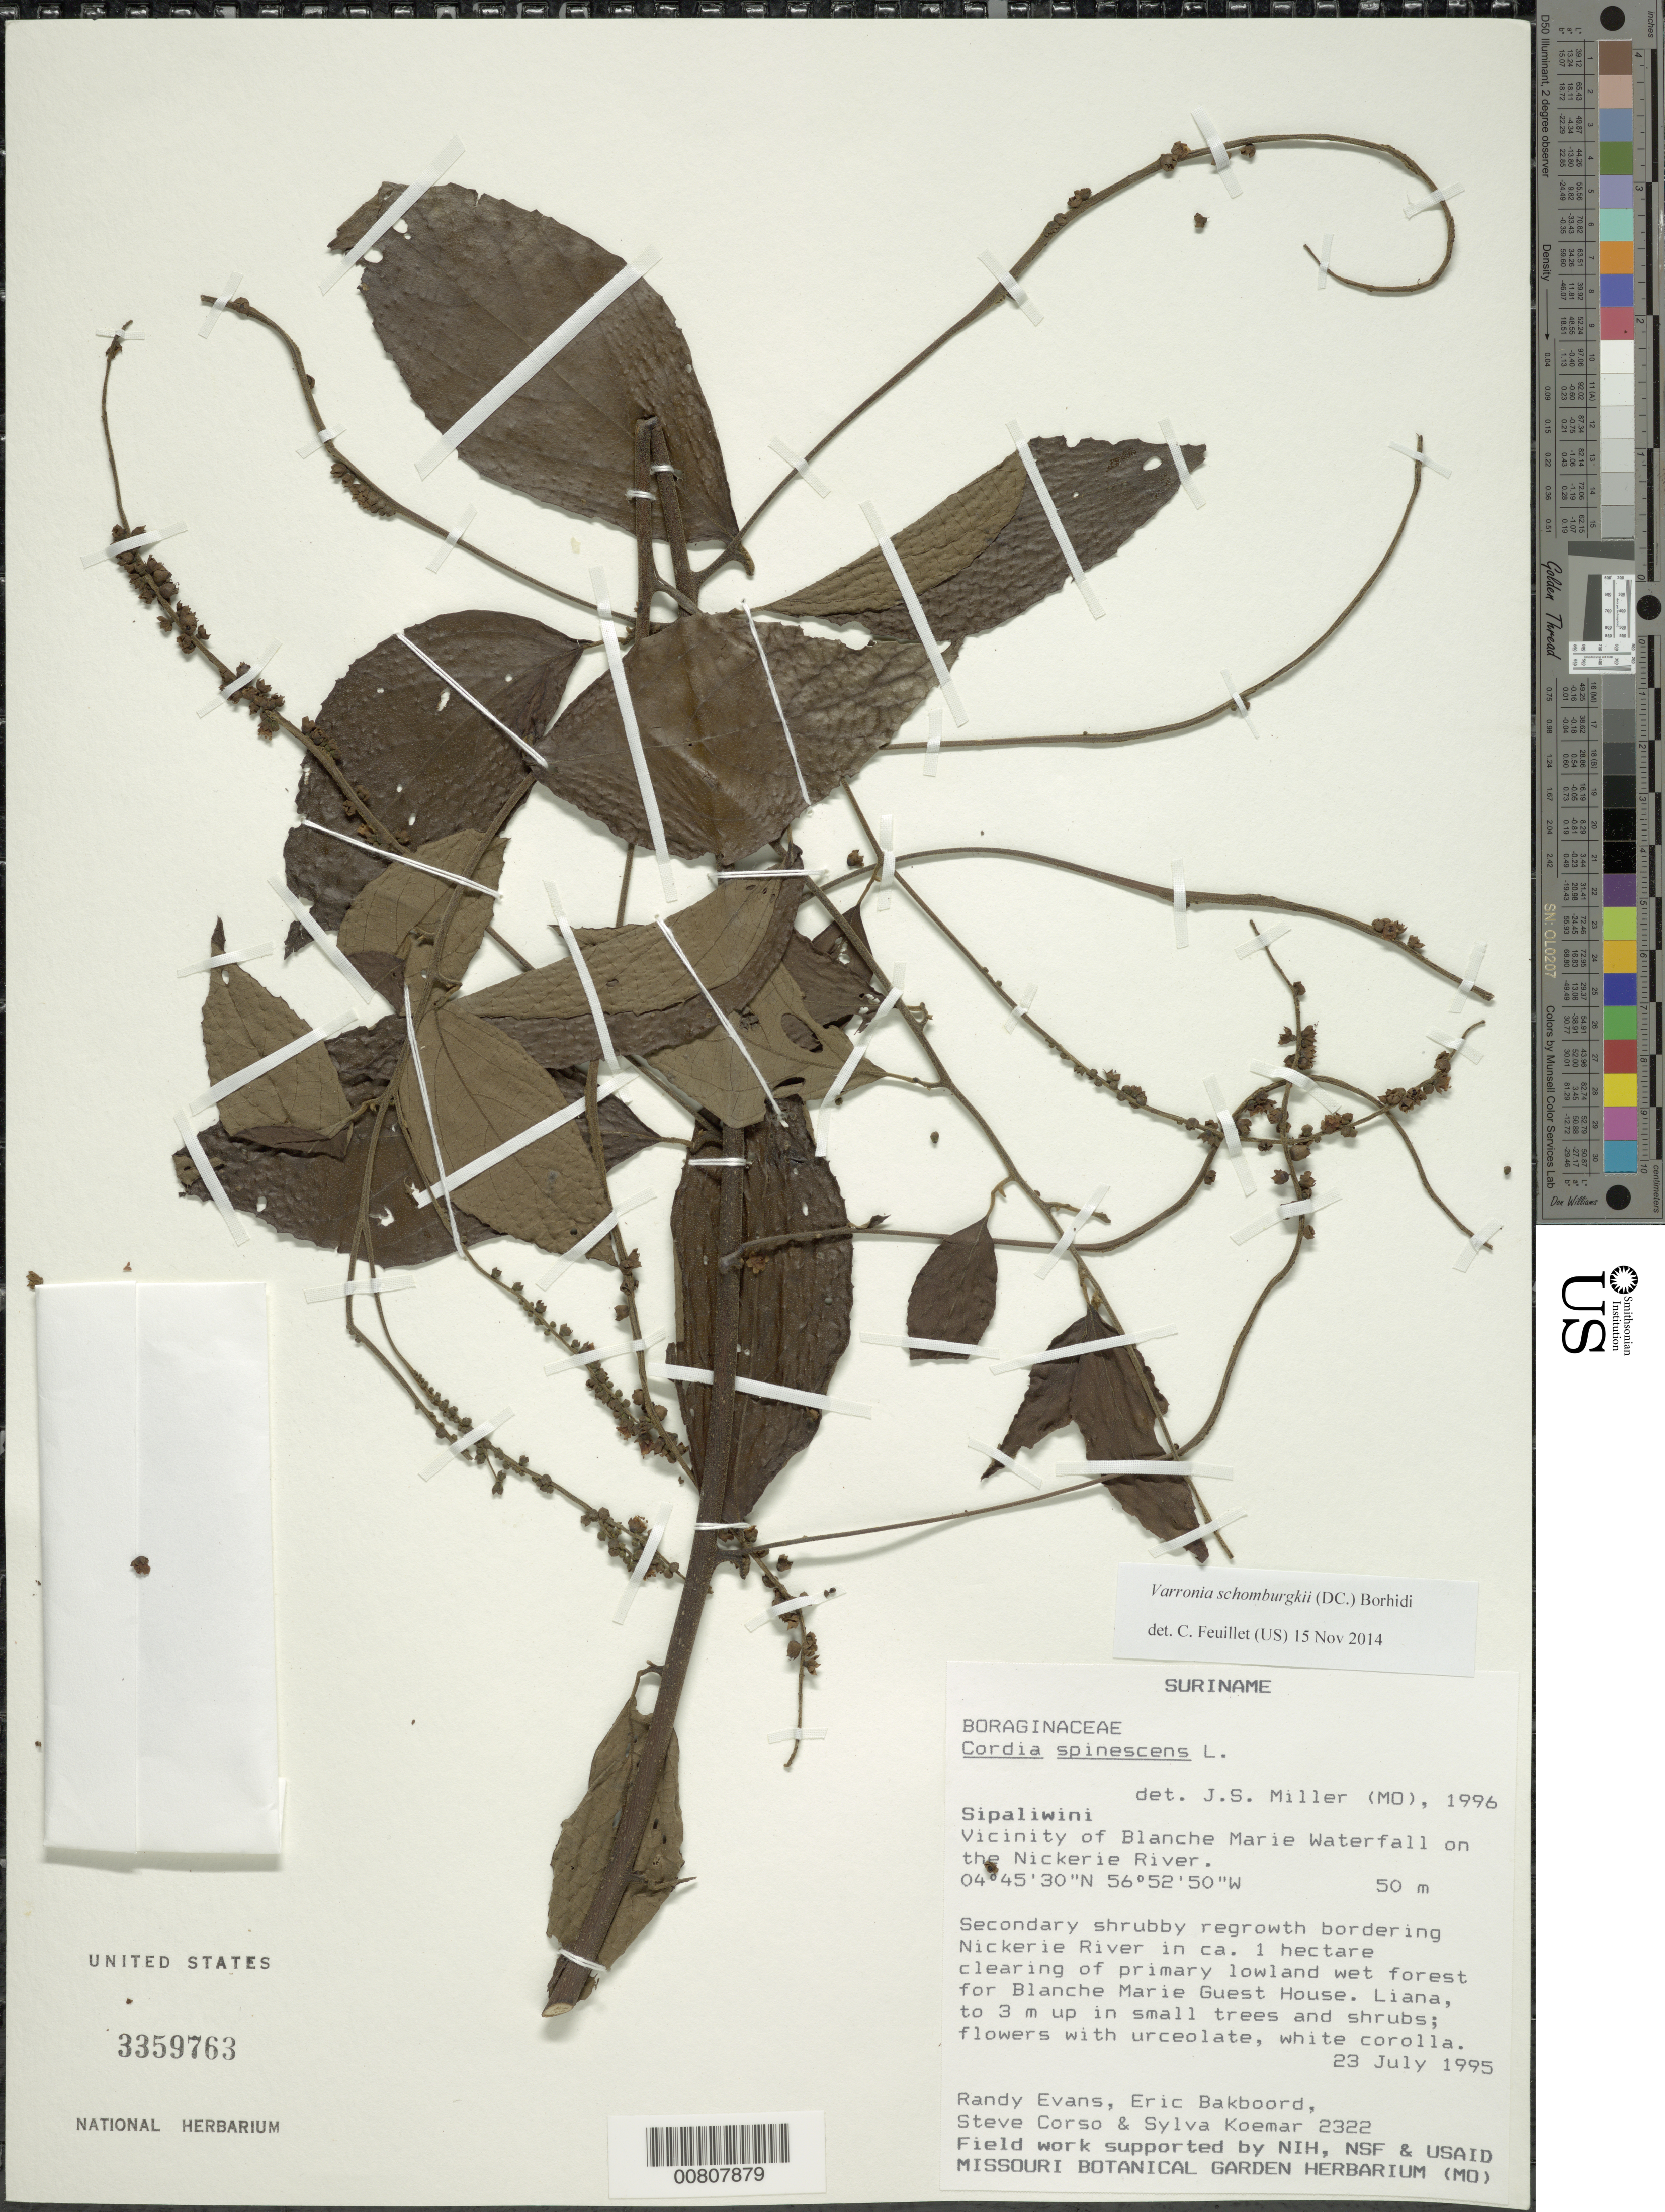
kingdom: Plantae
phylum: Tracheophyta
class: Magnoliopsida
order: Boraginales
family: Cordiaceae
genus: Varronia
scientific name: Varronia schomburgkii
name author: (DC.) Borhidi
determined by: Feuillet, C.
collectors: R. Evans, E. Bakboord, S. Corso & S. Koemar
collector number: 2322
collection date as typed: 23-Jul-95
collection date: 1995-07-23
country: Suriname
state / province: Sipaliwini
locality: Blanche Marie Waterfall, vic., on Nickerie R.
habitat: Secondary shrubby regrowth bordering Nickerie River in ca. 1 hectare clearing of primary lowland wet forest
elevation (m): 50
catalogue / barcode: US 3359763